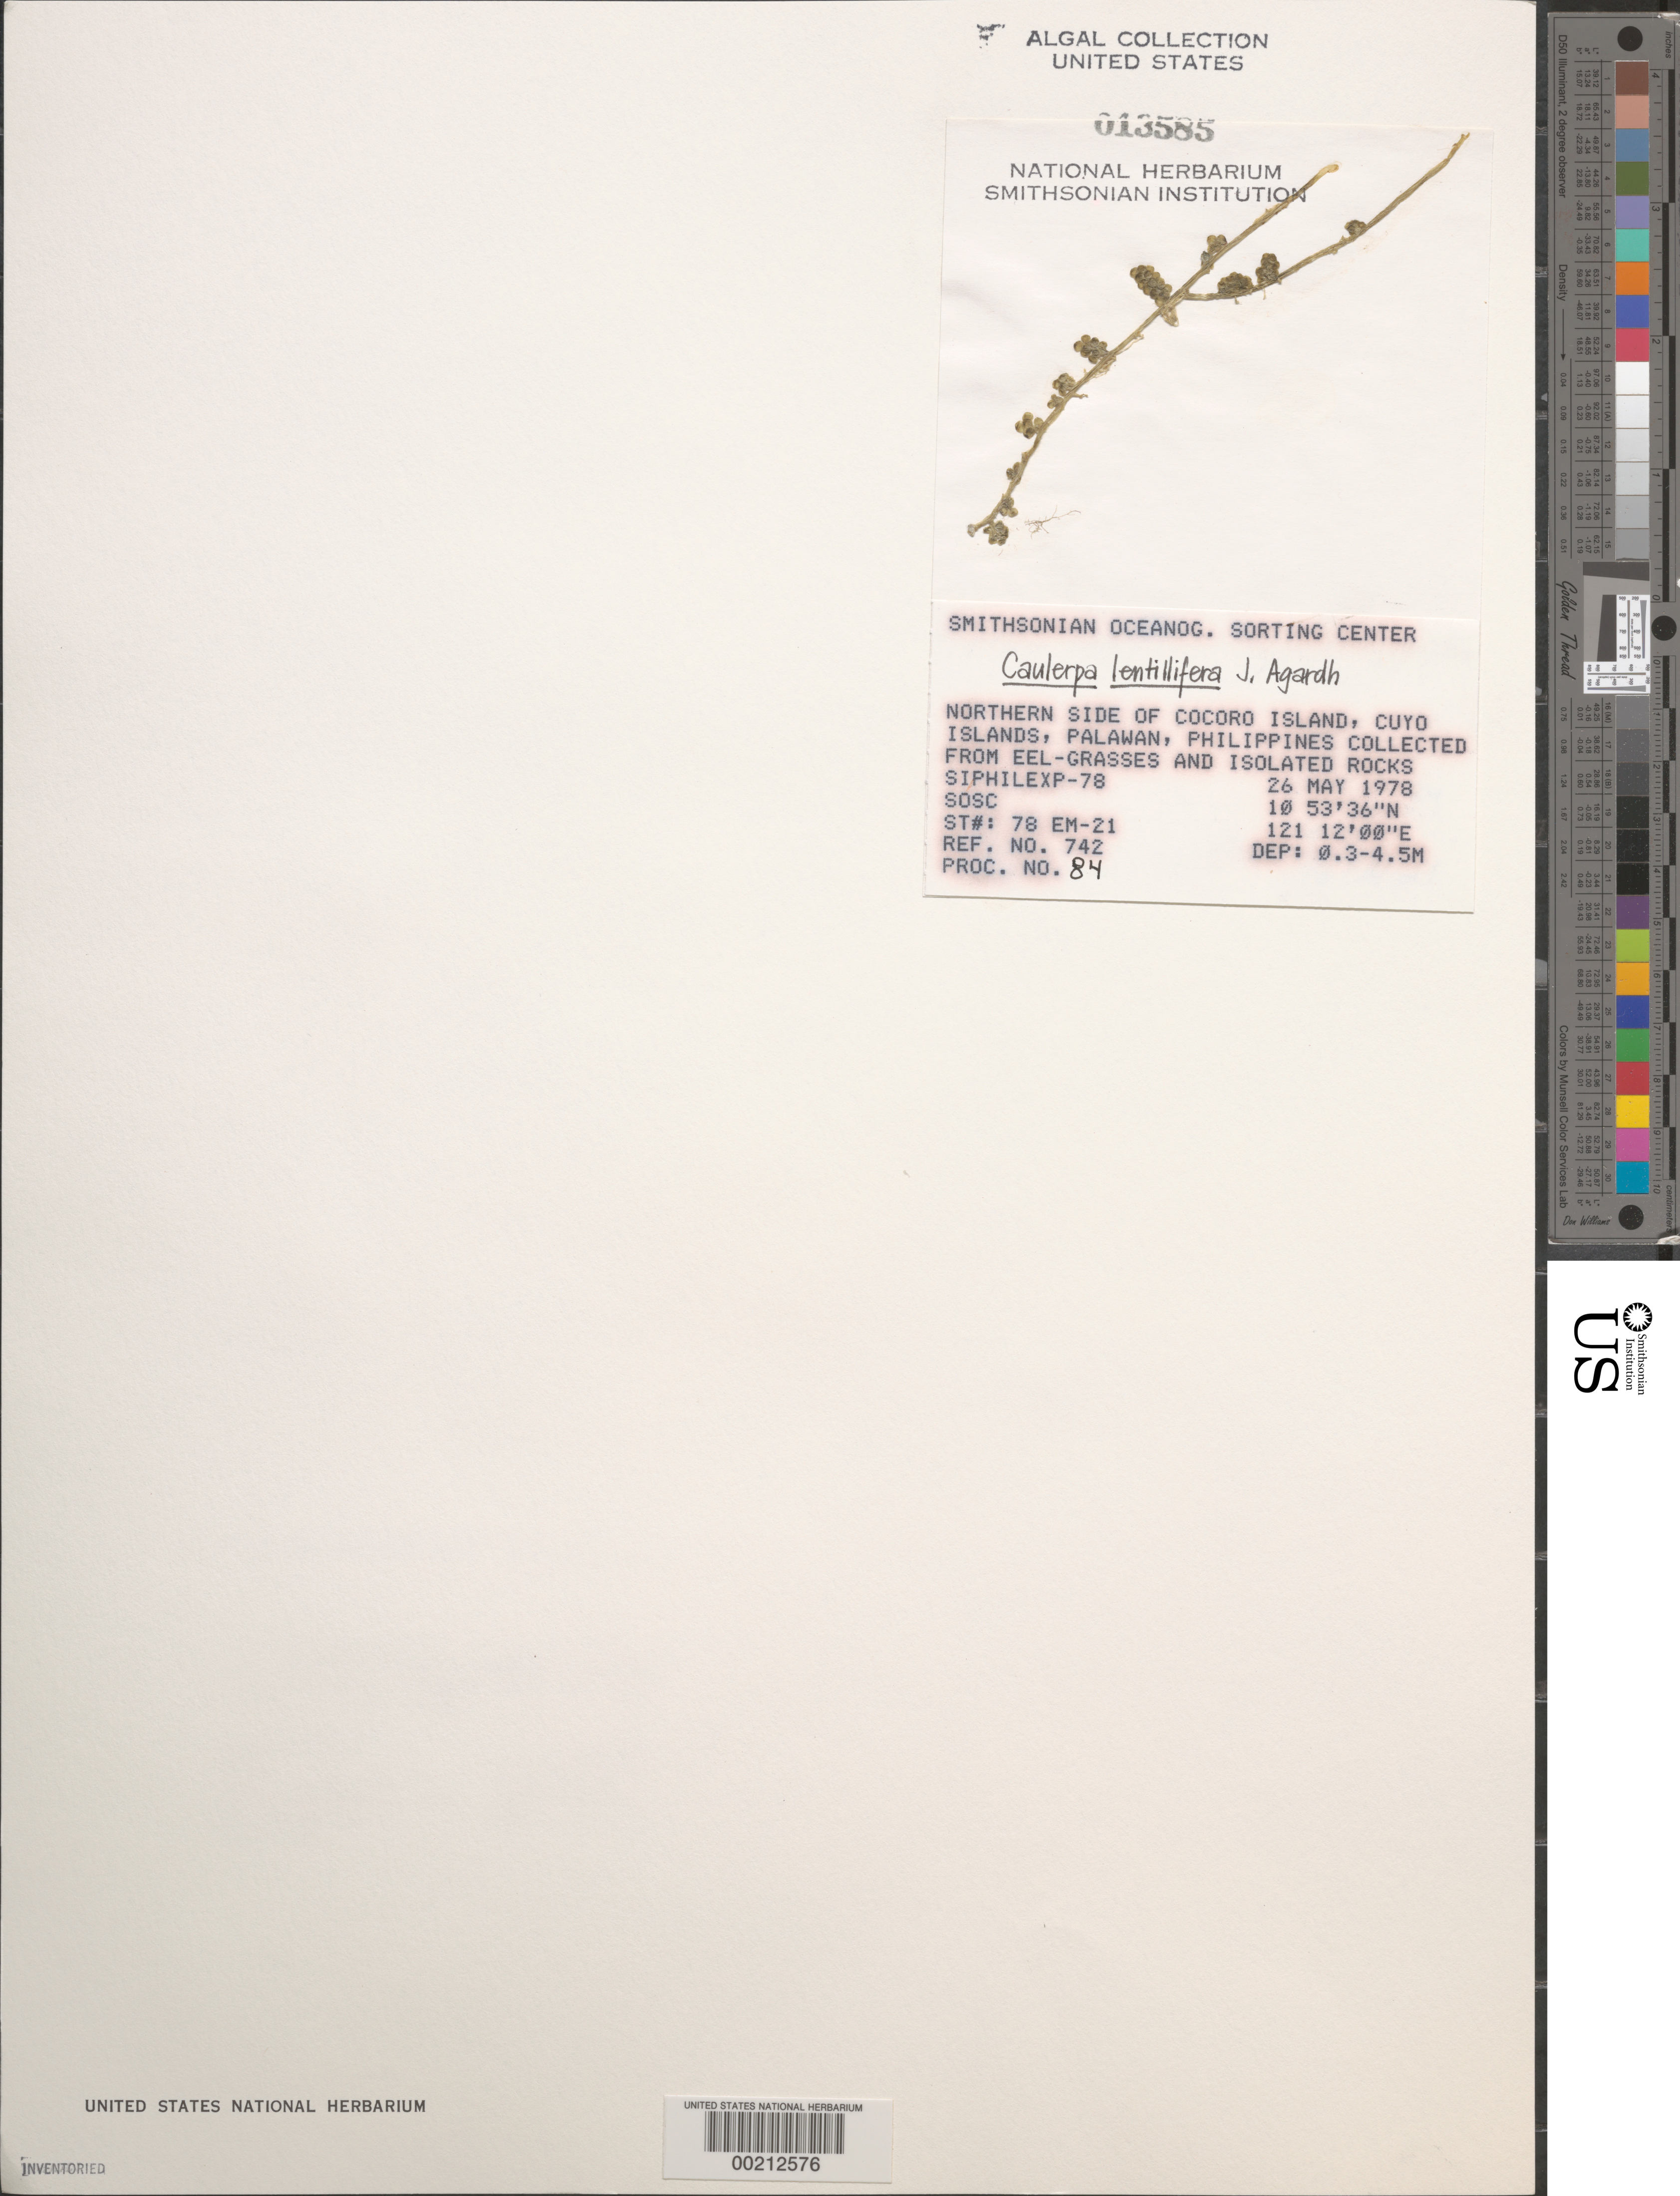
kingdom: Plantae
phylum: Chlorophyta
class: Ulvophyceae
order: Bryopsidales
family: Caulerpaceae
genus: Caulerpa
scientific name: Caulerpa lentillifera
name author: J. Agardh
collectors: SOSC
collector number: Station 78 Em-21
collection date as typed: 26 May 1978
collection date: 1978-05-26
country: Philippines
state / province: Mimaropa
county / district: Palawan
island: Cocoro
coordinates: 10 53' 36" N, 121 12' 00" E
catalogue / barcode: US 13585